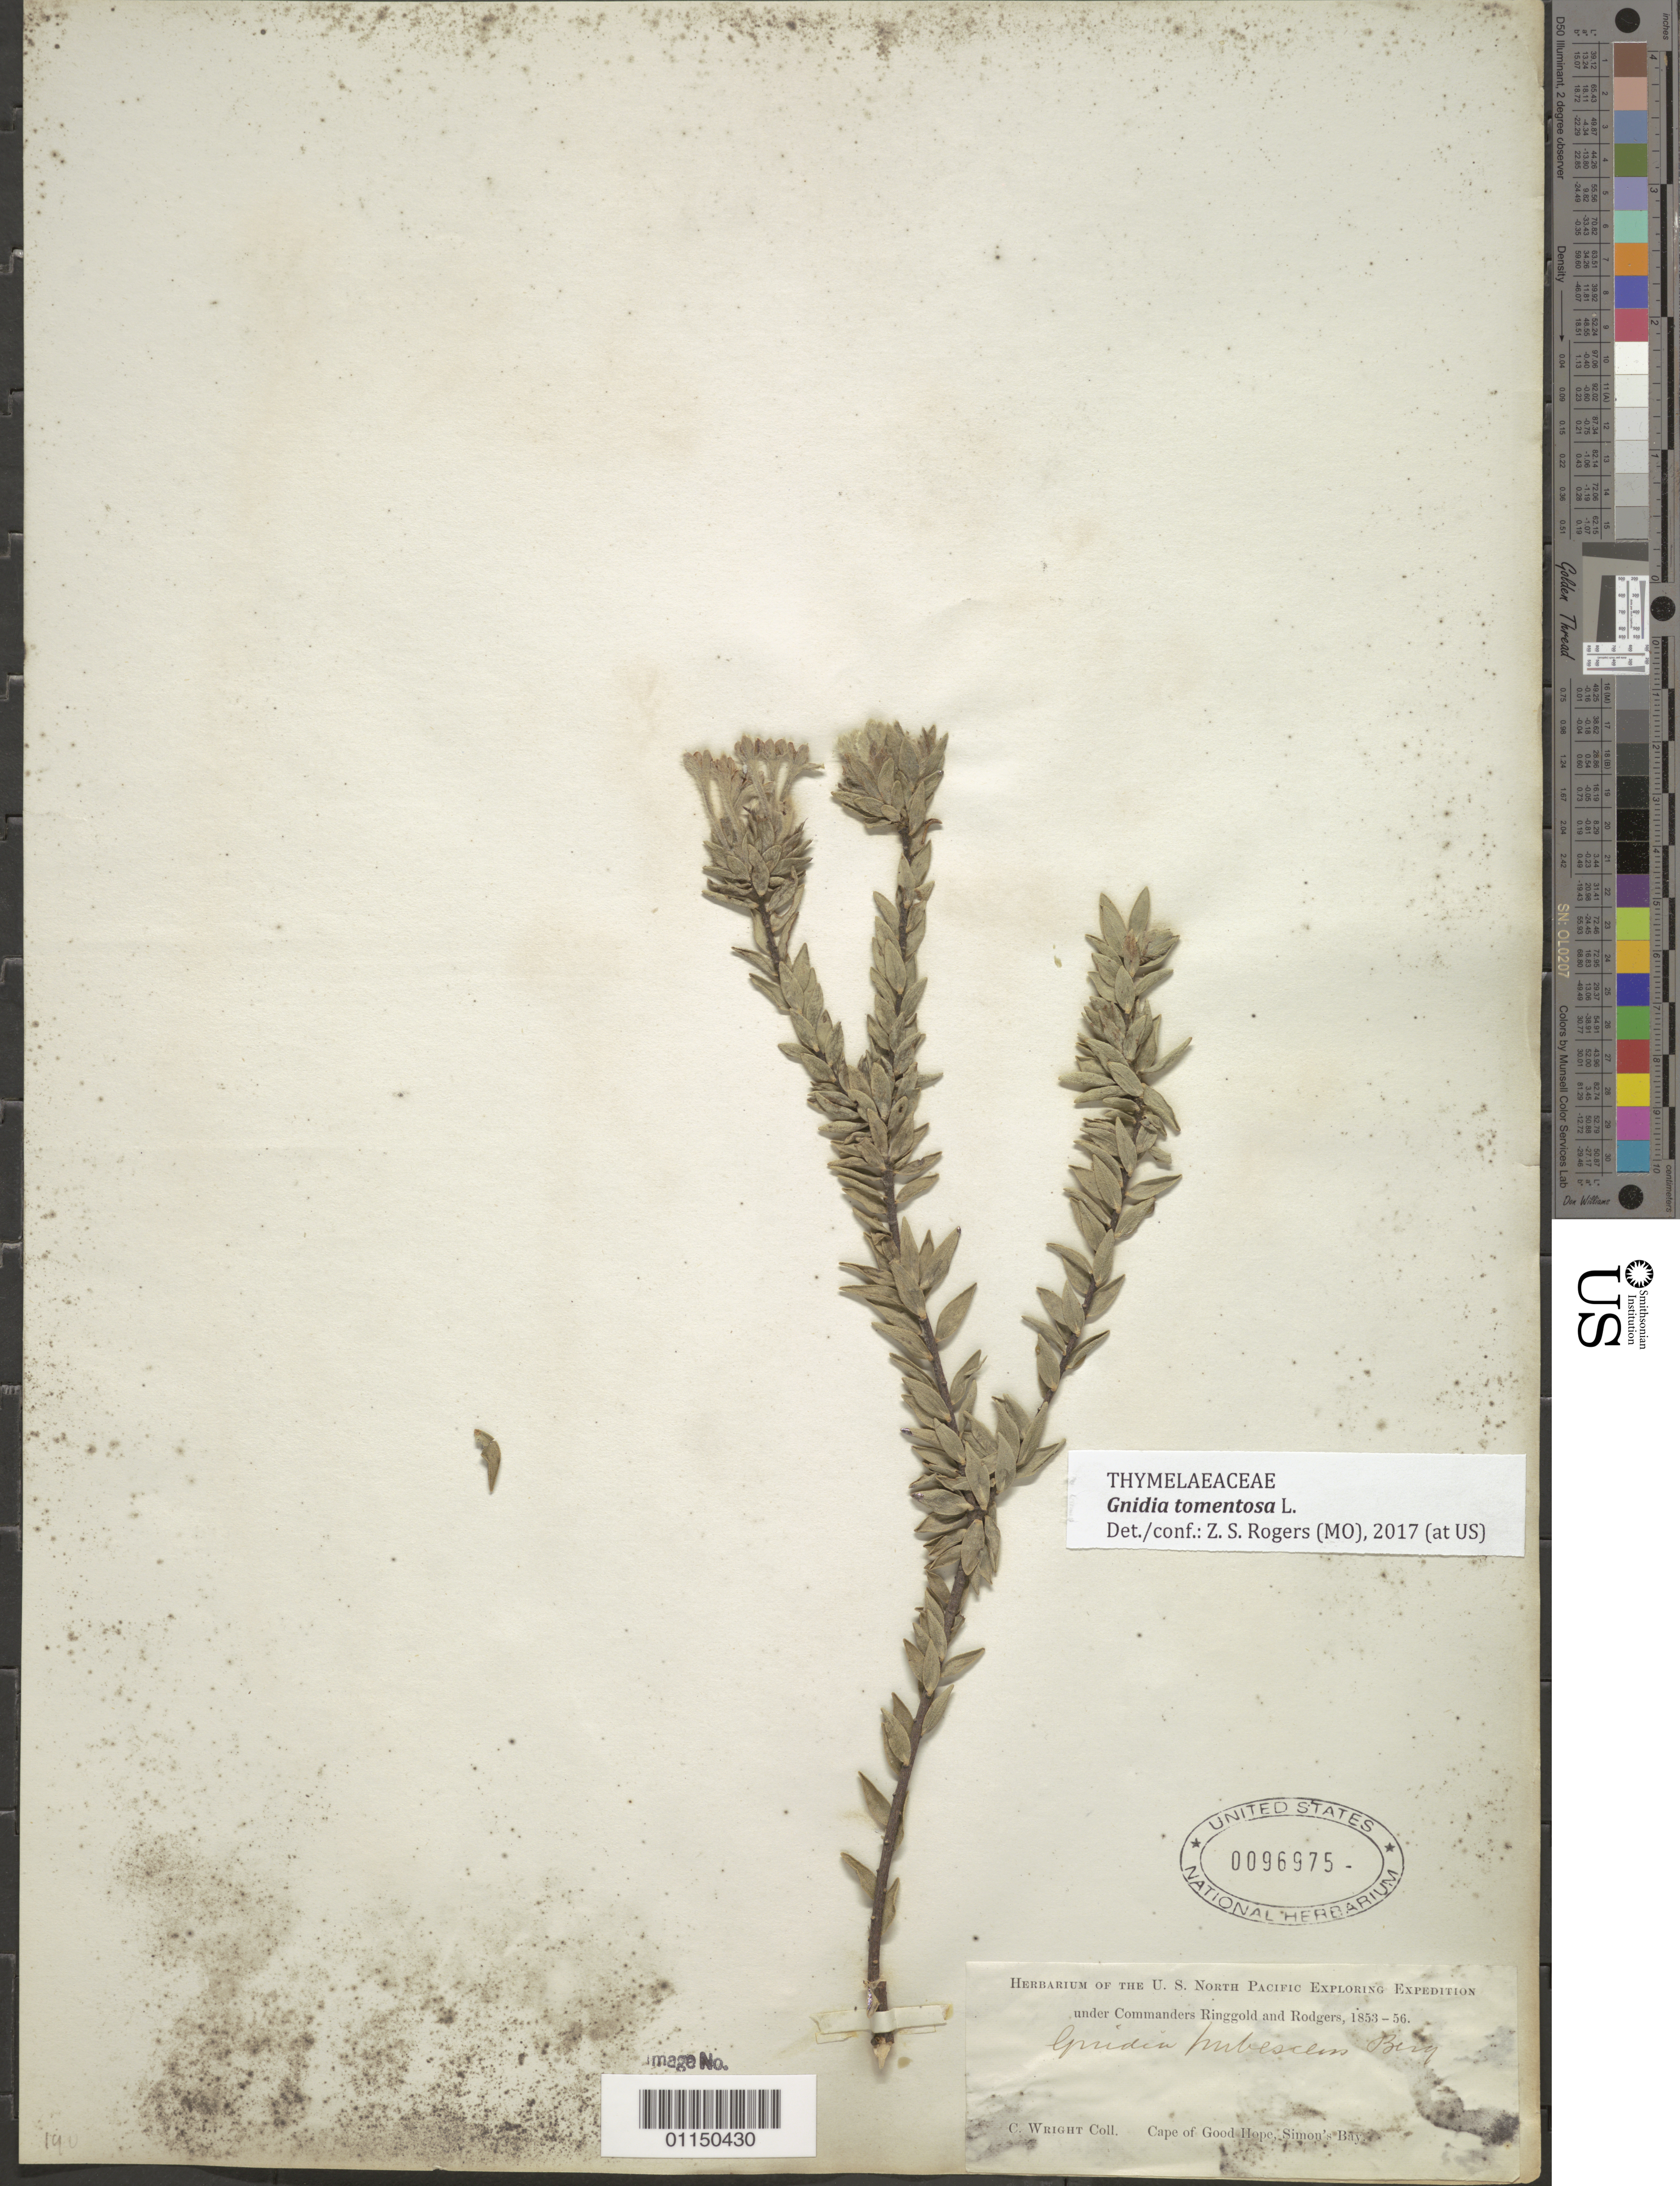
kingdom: Plantae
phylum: Tracheophyta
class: Magnoliopsida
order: Malvales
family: Thymelaeaceae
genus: Gnidia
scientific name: Gnidia pubescens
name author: P.J. Bergius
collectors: C. Wright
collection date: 1853/1856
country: South Africa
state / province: Western Cape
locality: Cape of Good Hope, Simon's Bay.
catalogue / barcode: US 96975